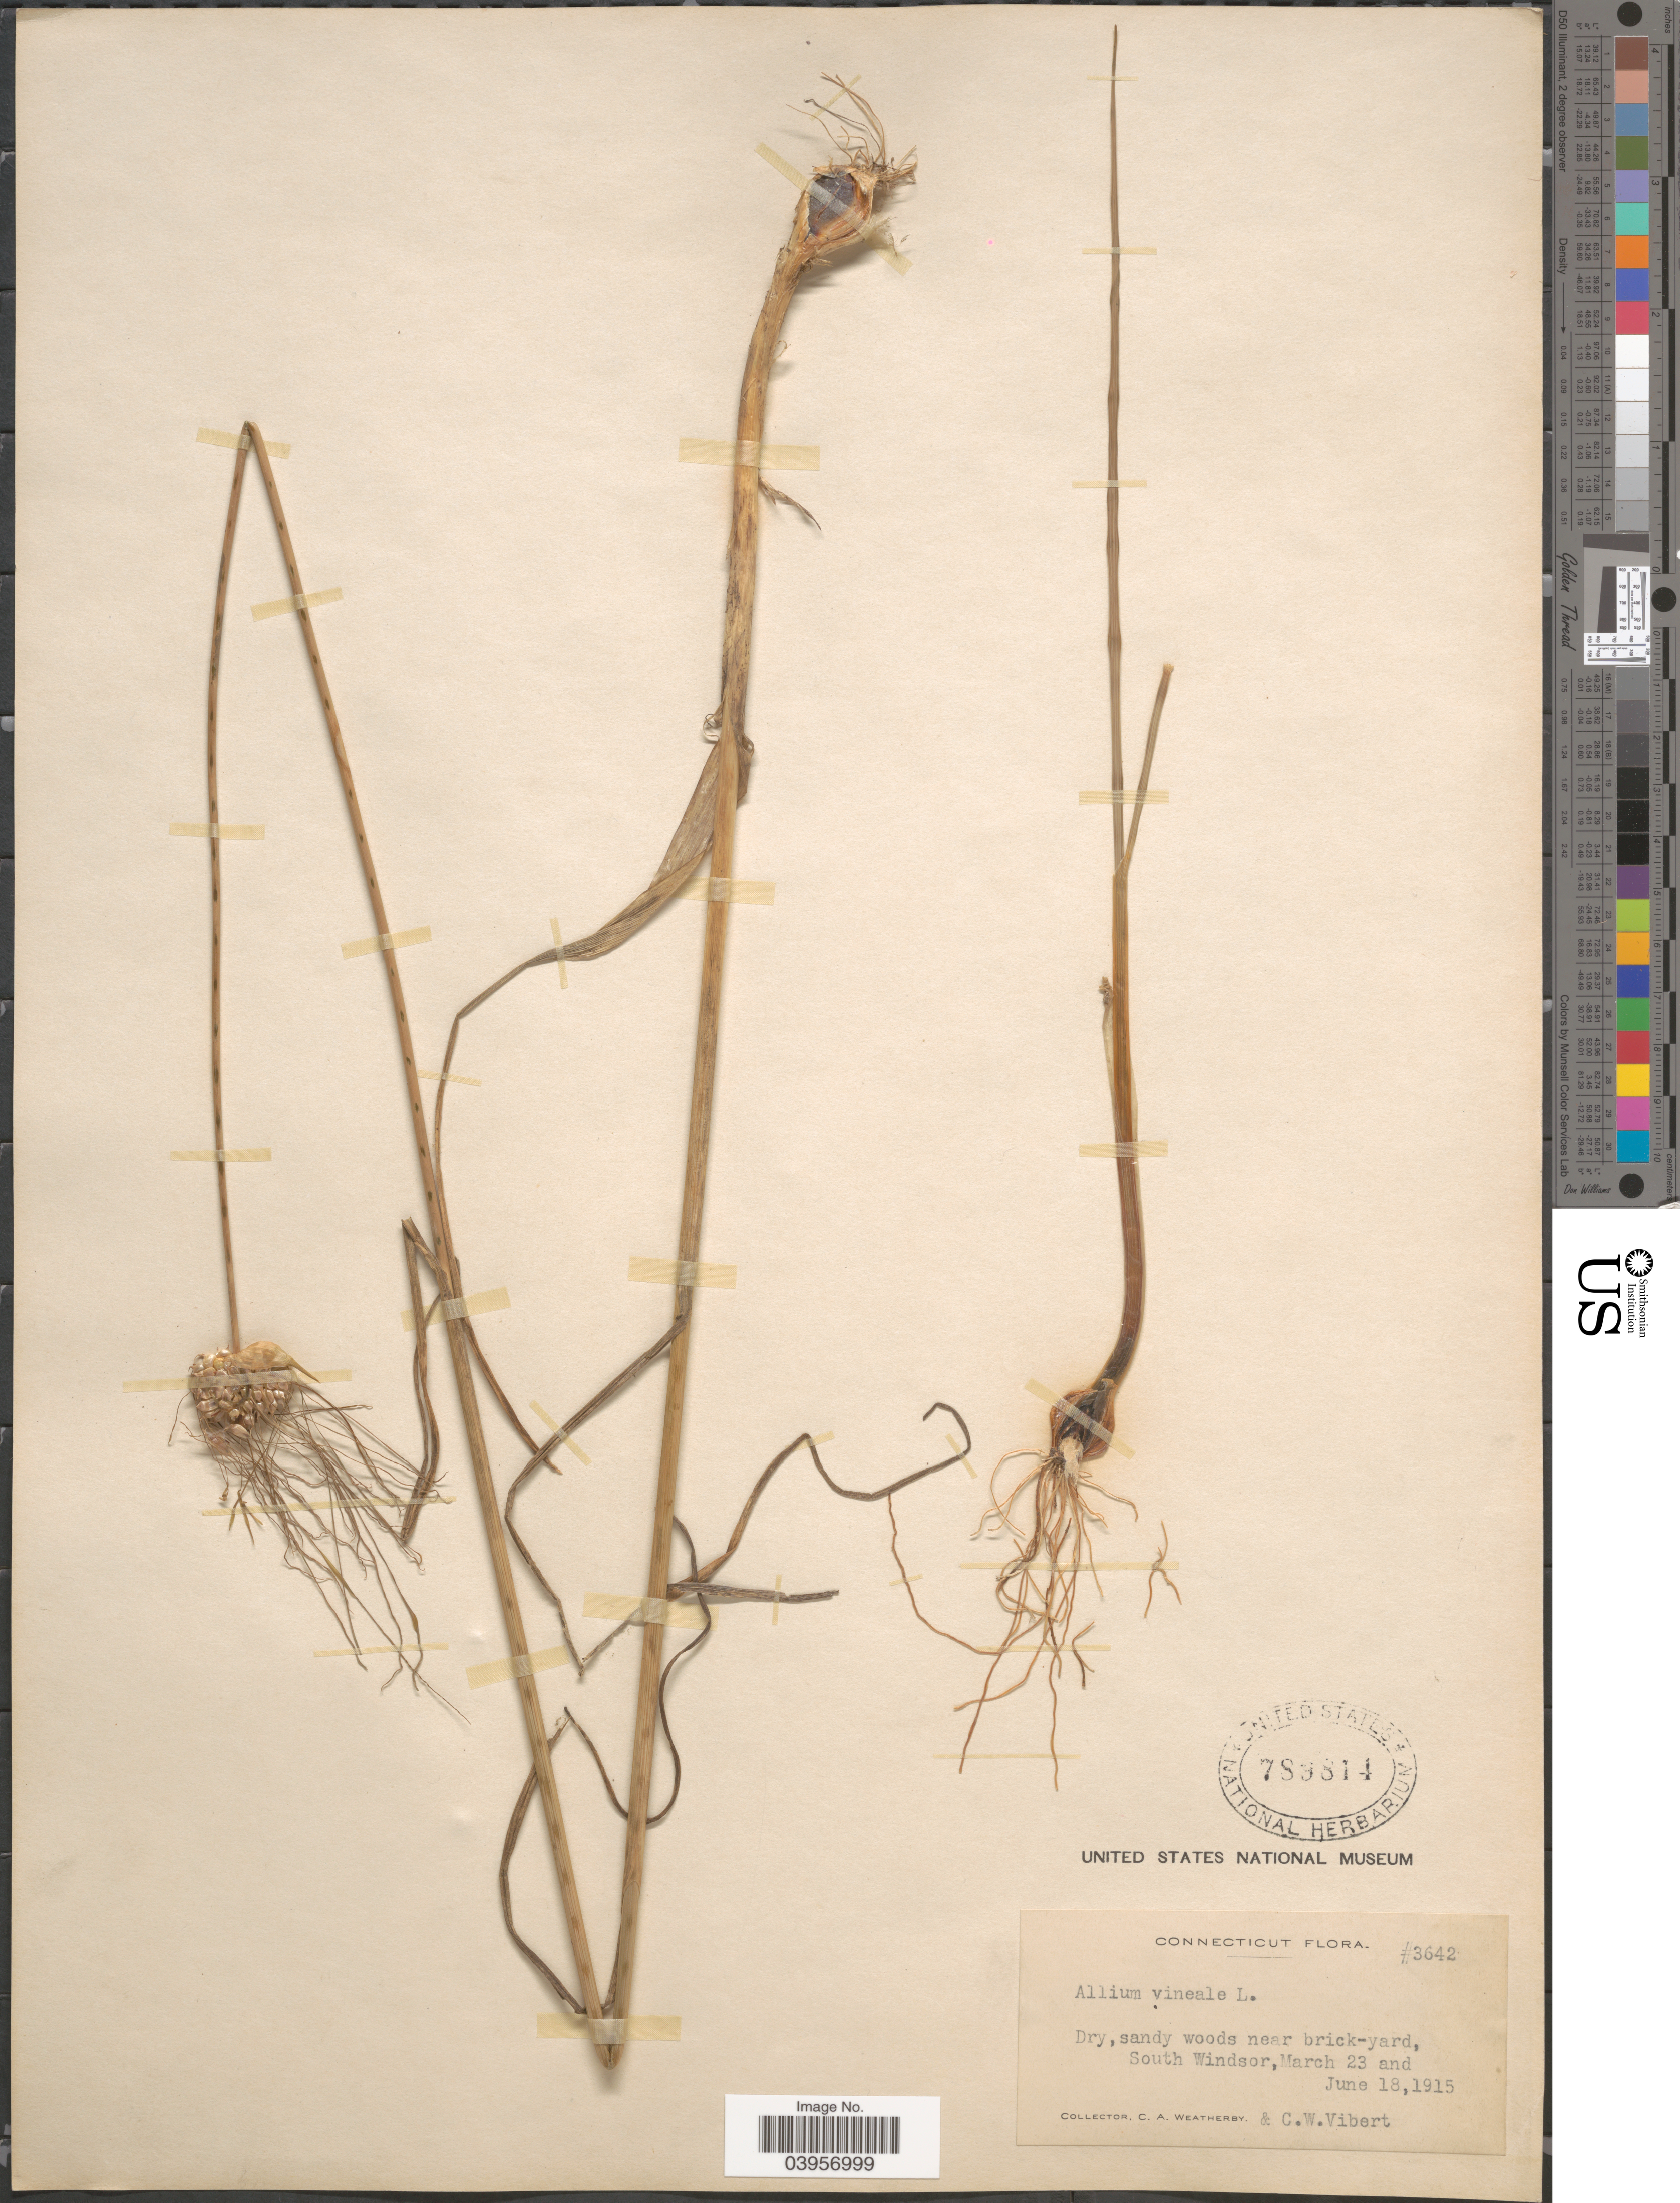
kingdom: Plantae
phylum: Tracheophyta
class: Liliopsida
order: Asparagales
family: Amaryllidaceae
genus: Allium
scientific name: Allium vineale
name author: L.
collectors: C. A. Weatherby & C. Vibert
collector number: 3642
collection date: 1915-03-23/1915-06-18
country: United States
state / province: Connecticut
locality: South Windsor.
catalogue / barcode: US 789814